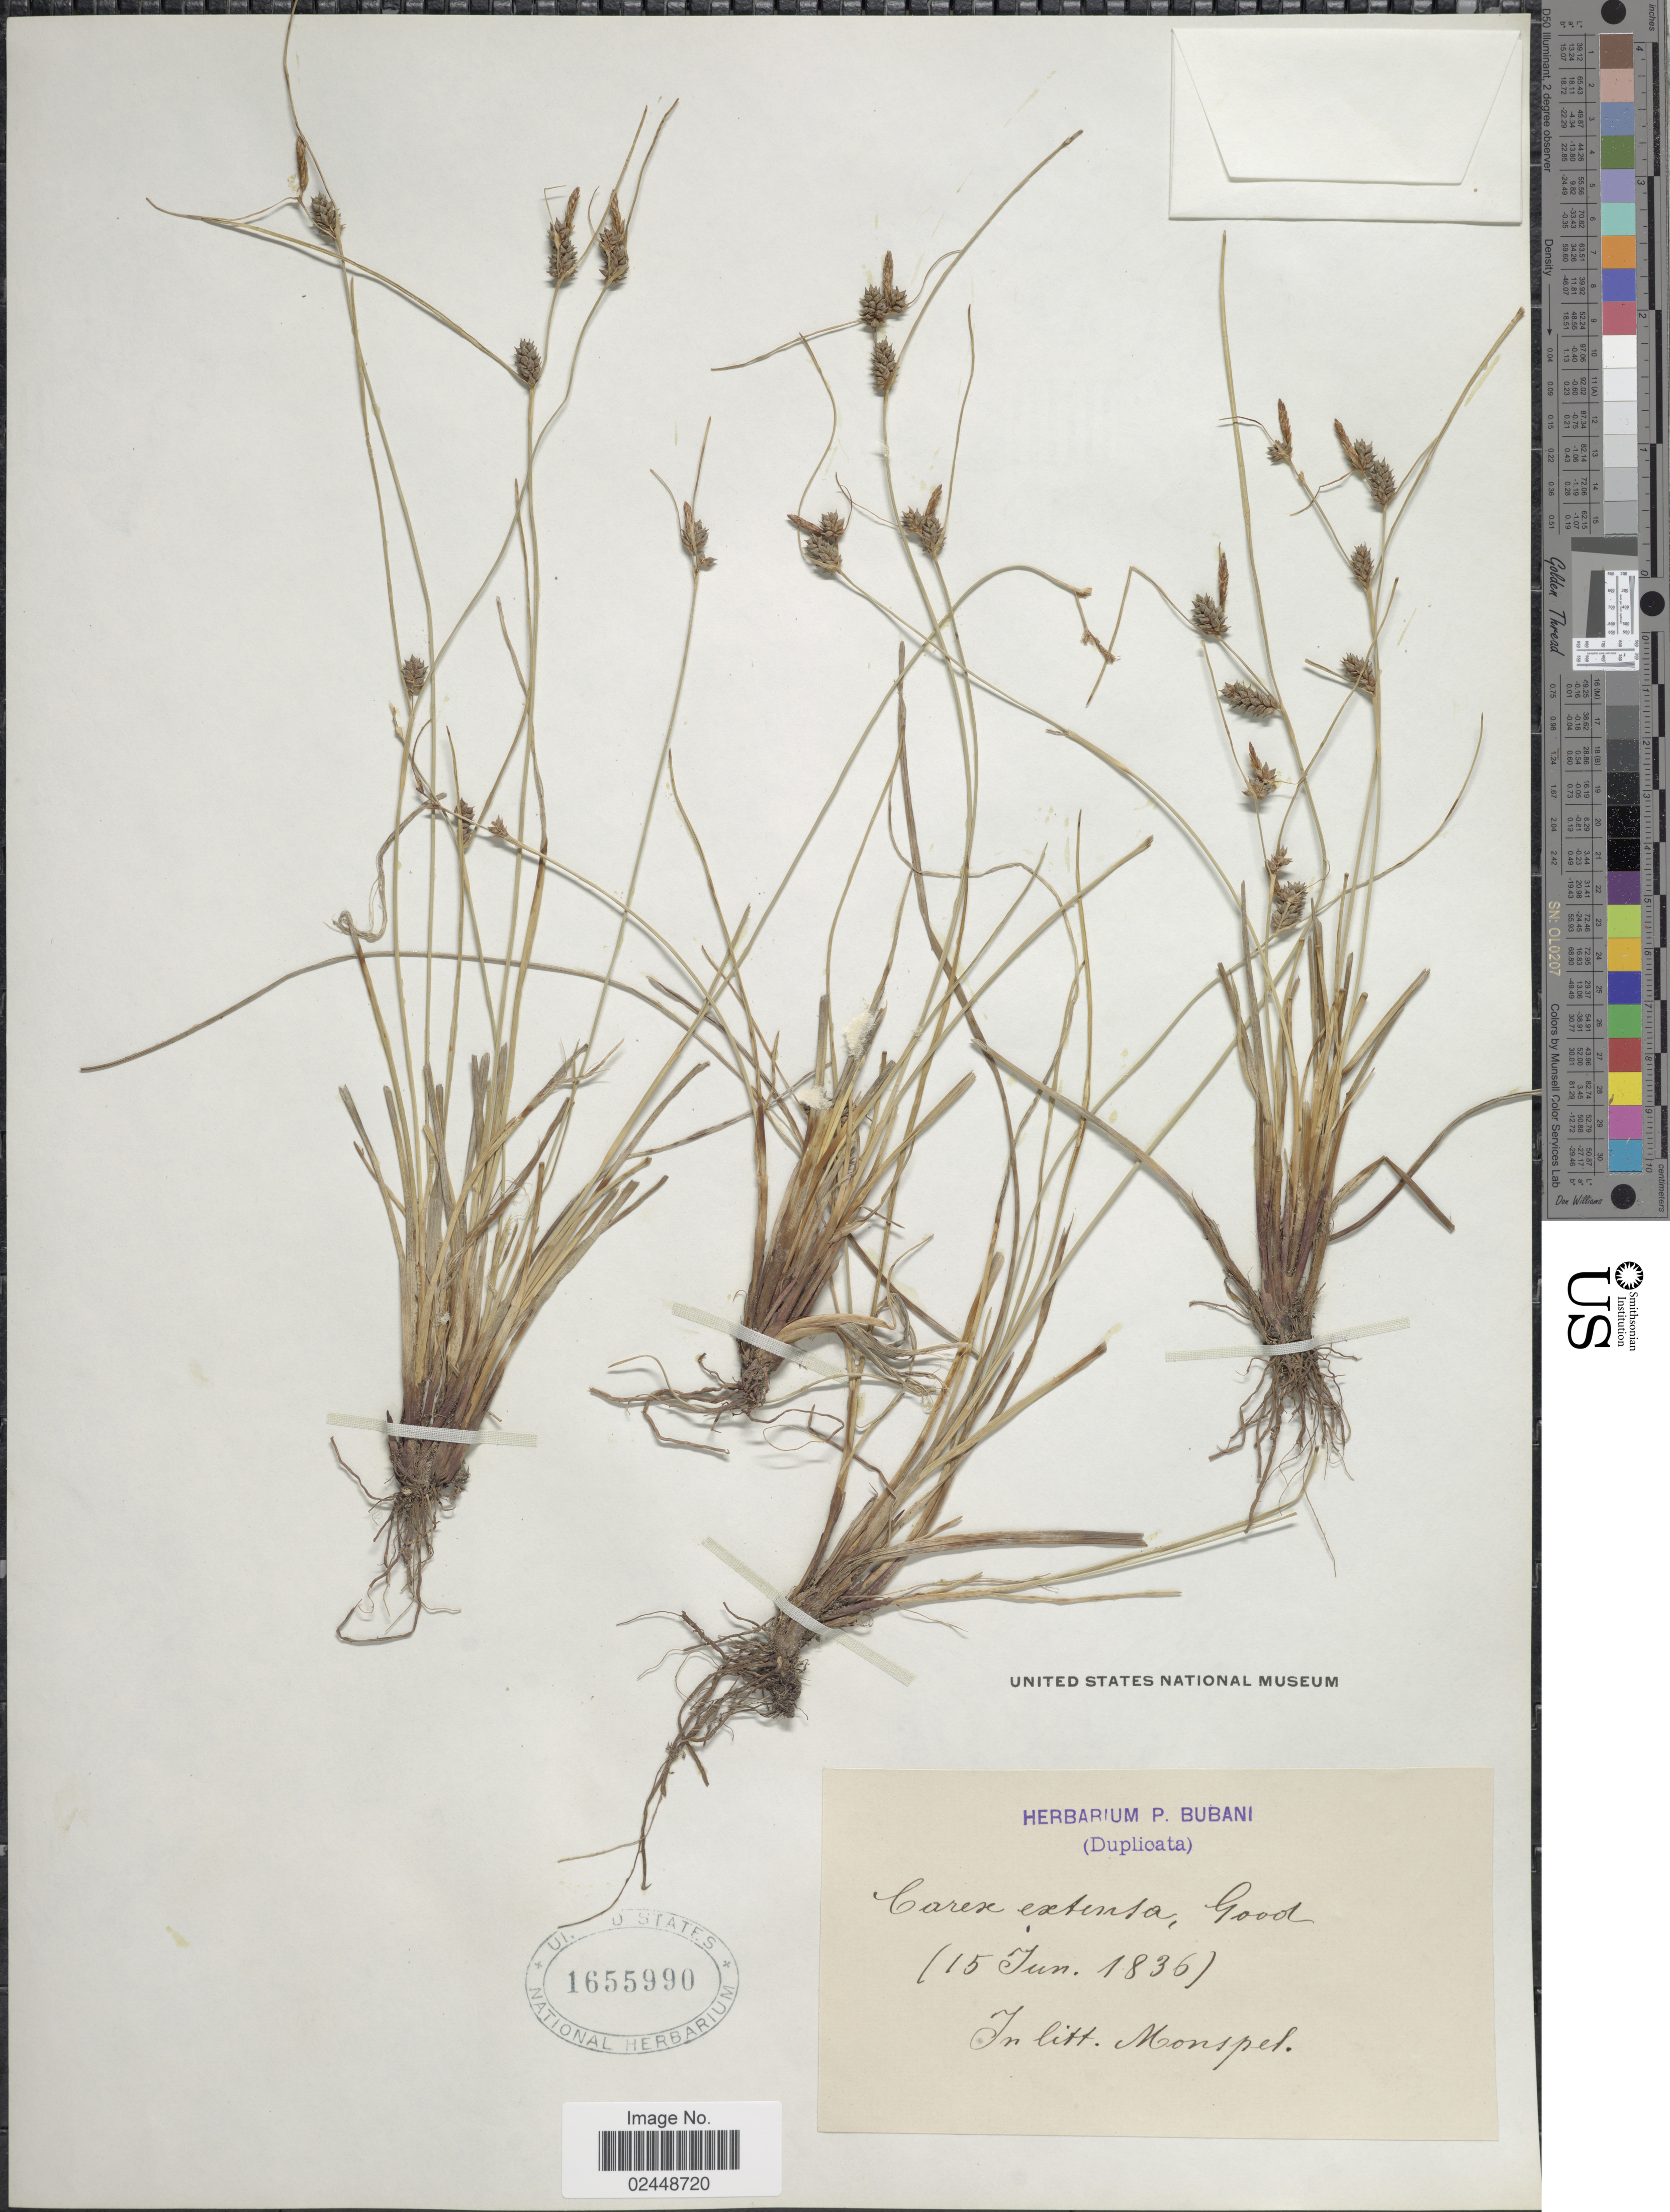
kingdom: Plantae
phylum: Tracheophyta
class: Liliopsida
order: Poales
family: Cyperaceae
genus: Carex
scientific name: Carex extensa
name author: Gooden.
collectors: ex herb. P. Bubani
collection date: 1836-06-15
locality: In litt. Monspel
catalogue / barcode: US 1655990